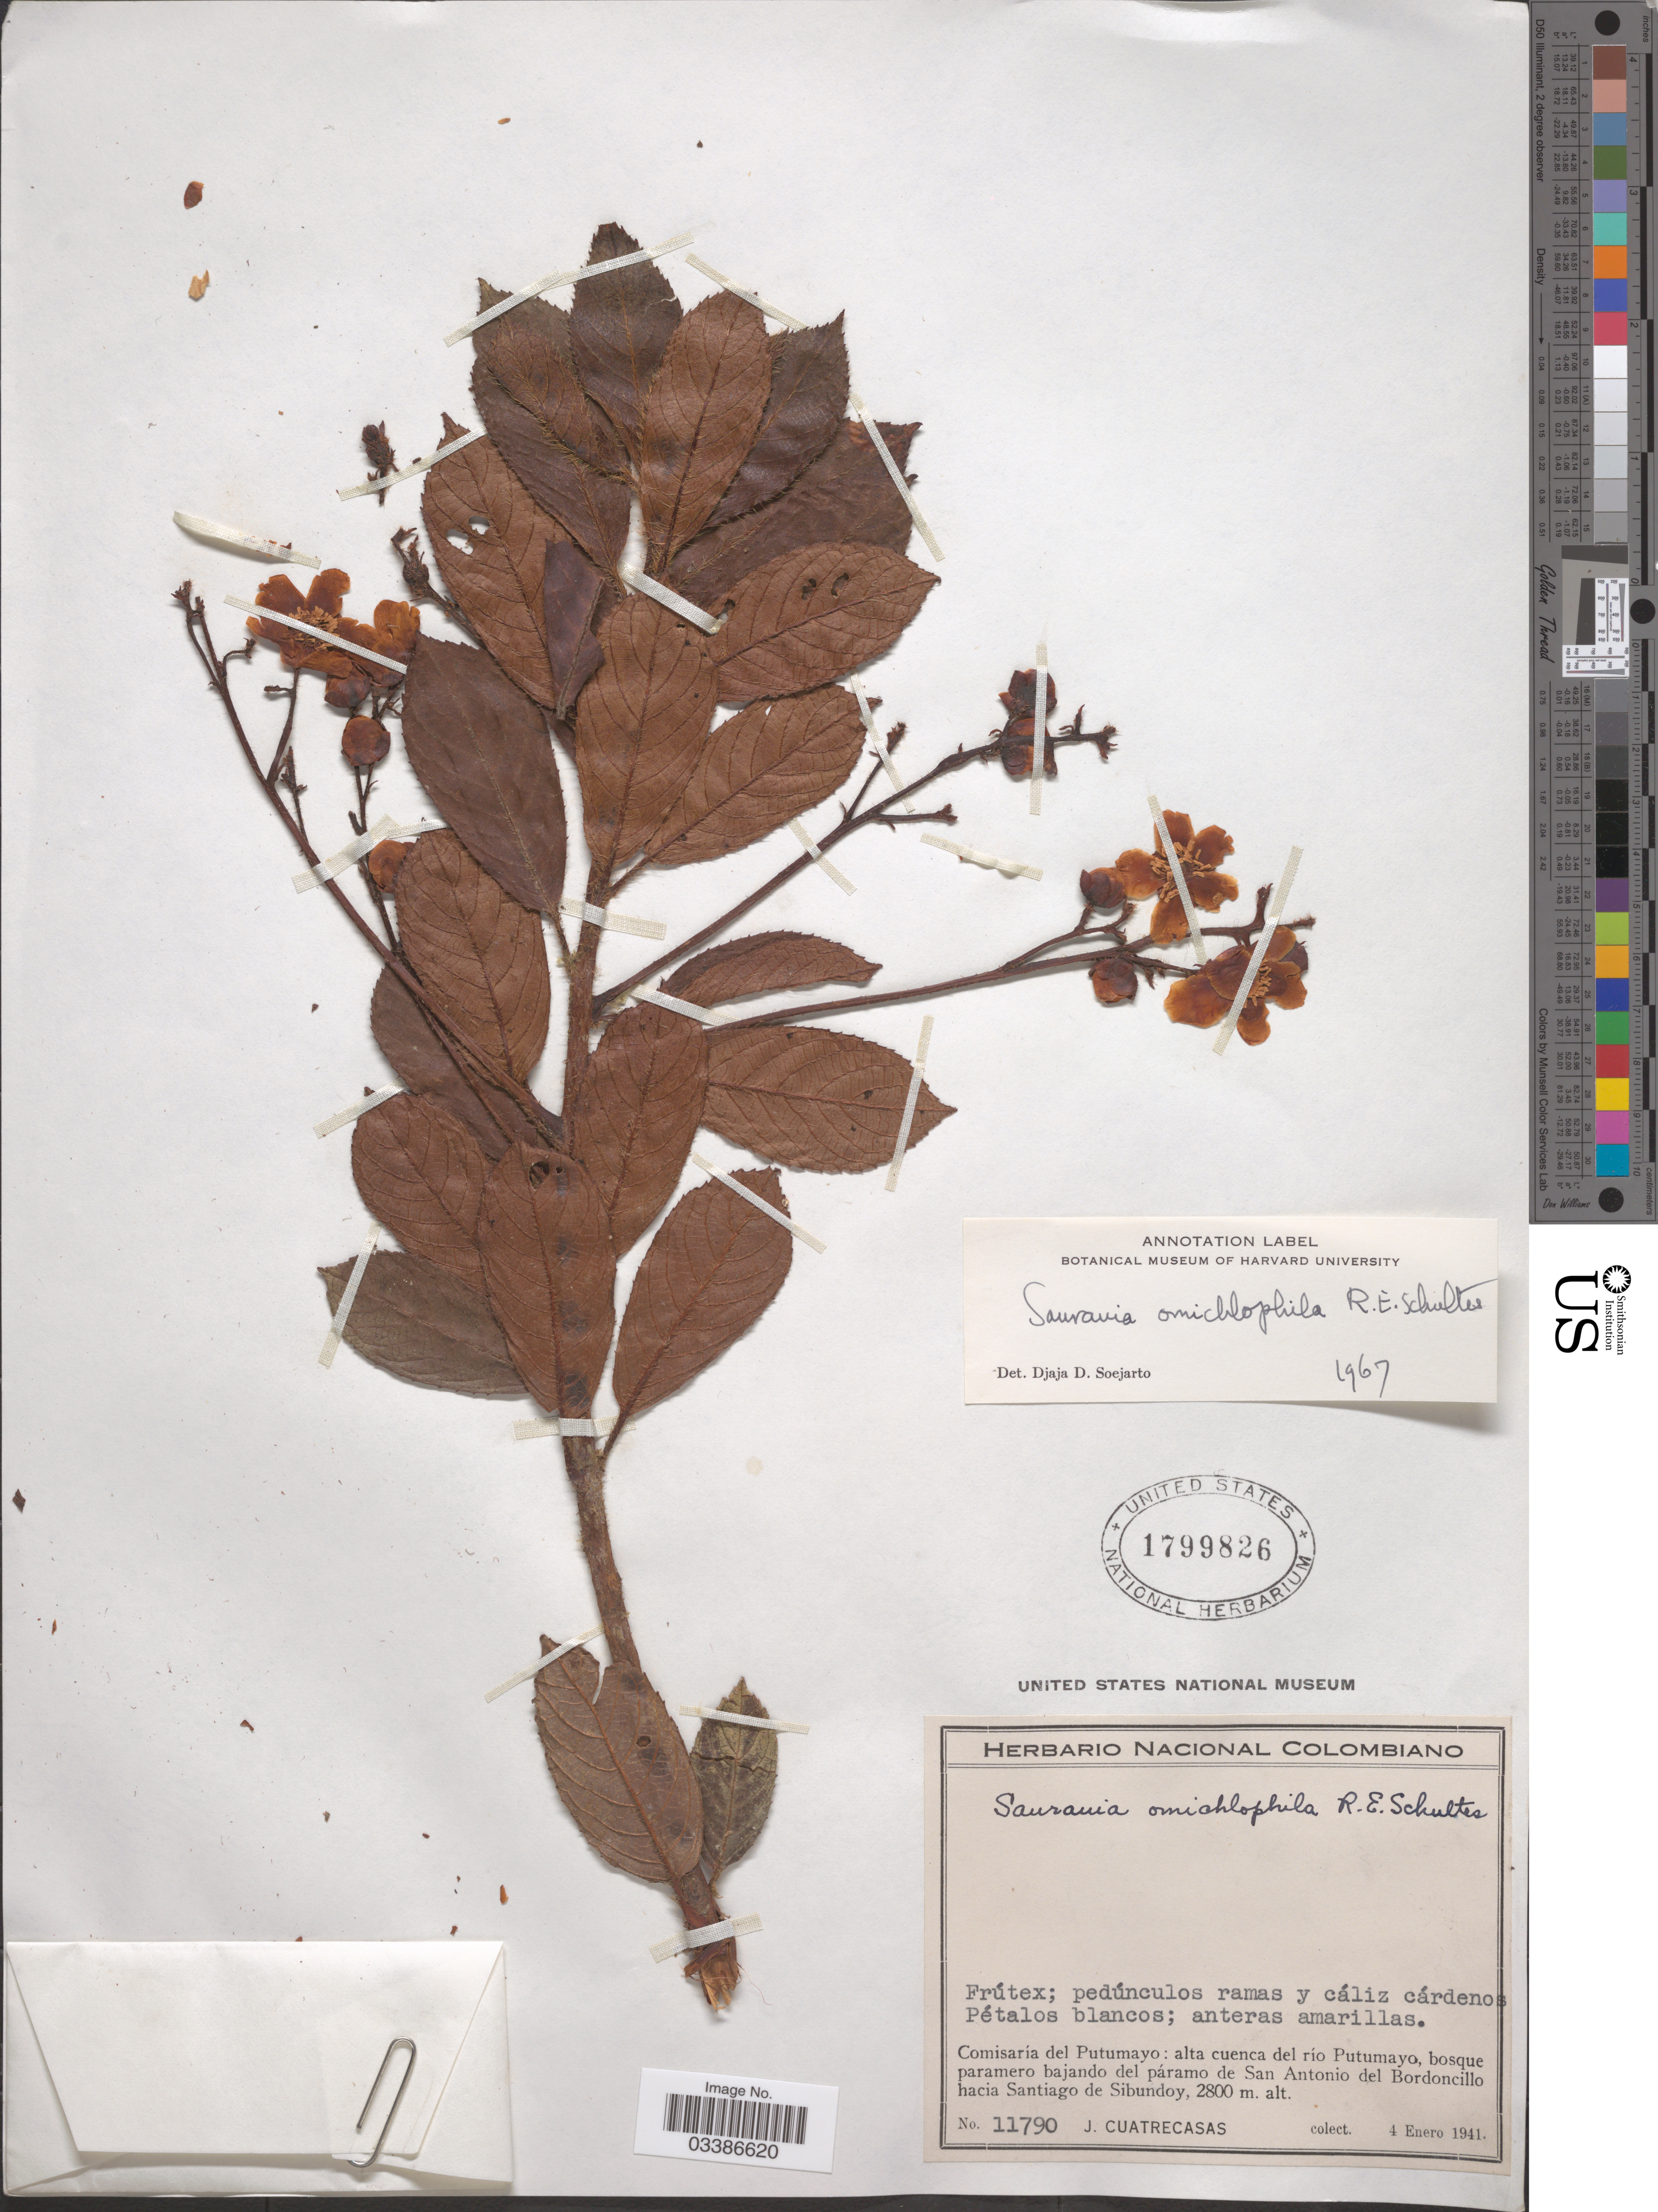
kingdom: Plantae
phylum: Tracheophyta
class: Magnoliopsida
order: Ericales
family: Actinidiaceae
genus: Saurauia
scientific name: Saurauia omichlophila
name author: R.E. Schult.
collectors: J. Cuatrecasas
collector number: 11790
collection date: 1941-01-04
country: Colombia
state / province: Putumayo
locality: Comisaria del Putumayo: alta cuenca del río Putumayo, bosque paramore bajando del páramo de San Antonio del Bordoncillo hacia Santiago de Sibundoy.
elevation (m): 2800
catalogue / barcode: US 1799826